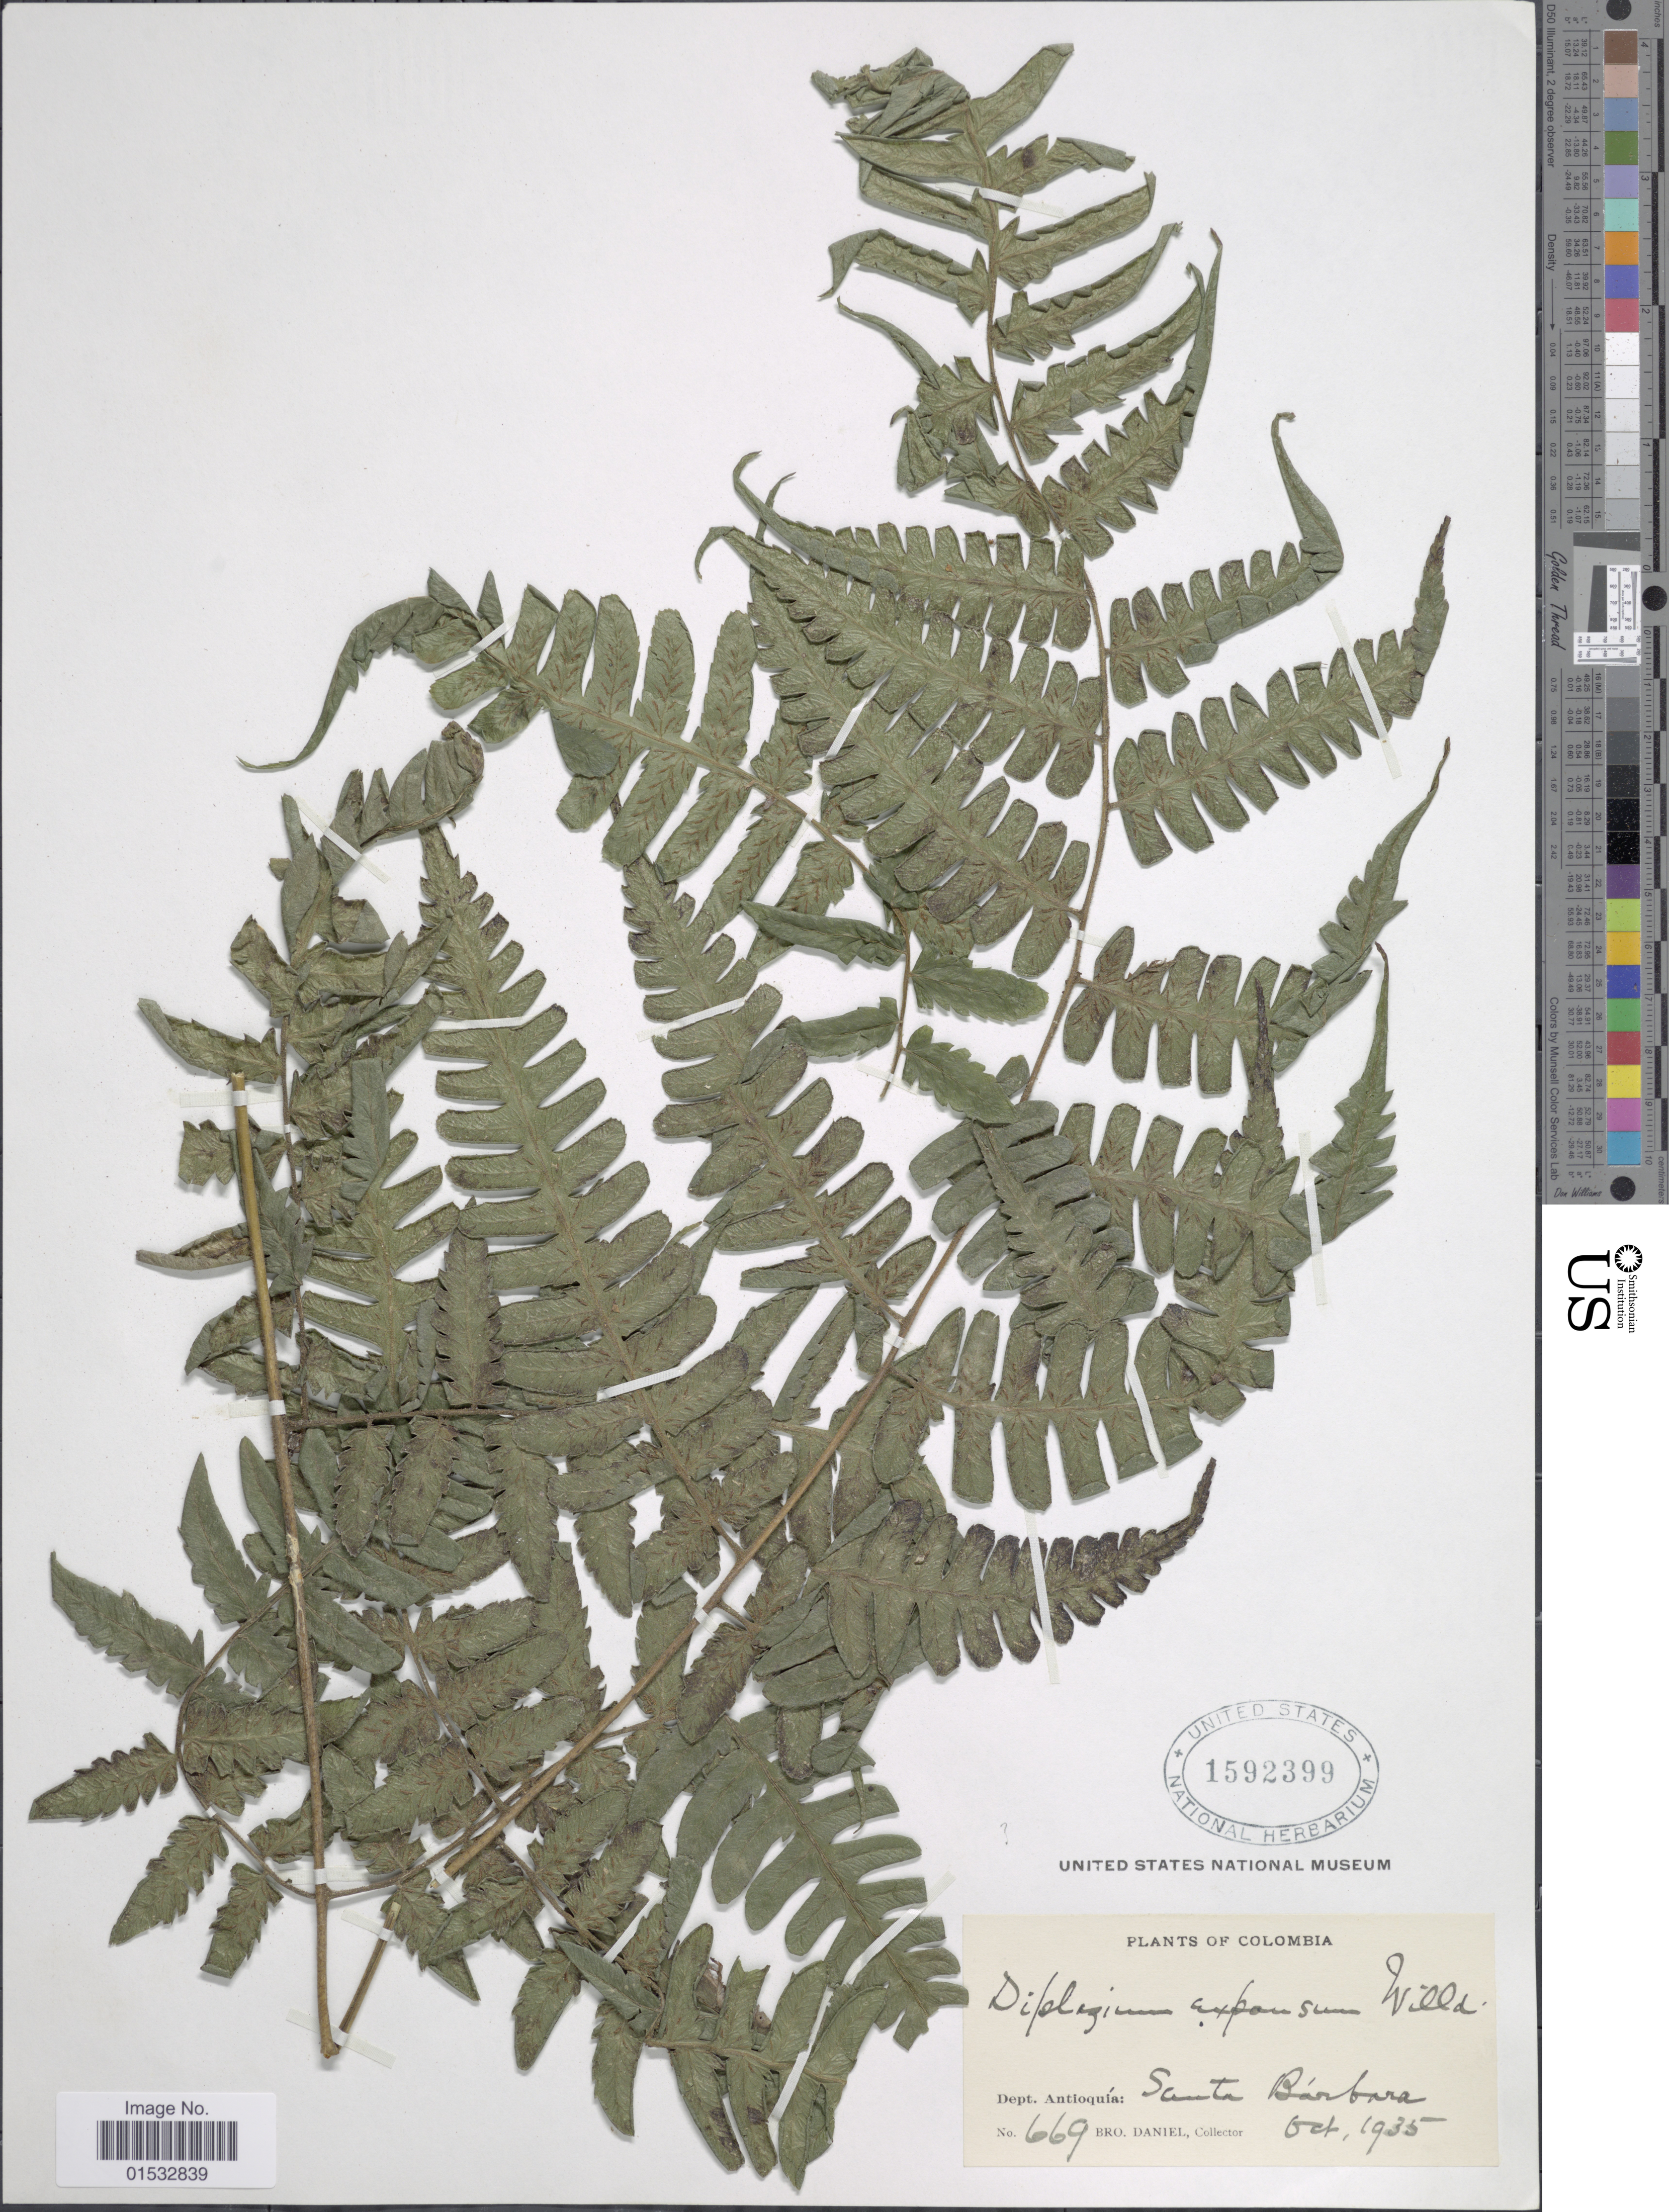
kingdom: Plantae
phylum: Tracheophyta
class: Polypodiopsida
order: Polypodiales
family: Athyriaceae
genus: Diplazium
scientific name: Diplazium expansum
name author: Willd.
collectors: Bro. Daniel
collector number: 669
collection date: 1935-10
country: Colombia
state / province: Antioquia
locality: Santa Barabara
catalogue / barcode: US 1592399